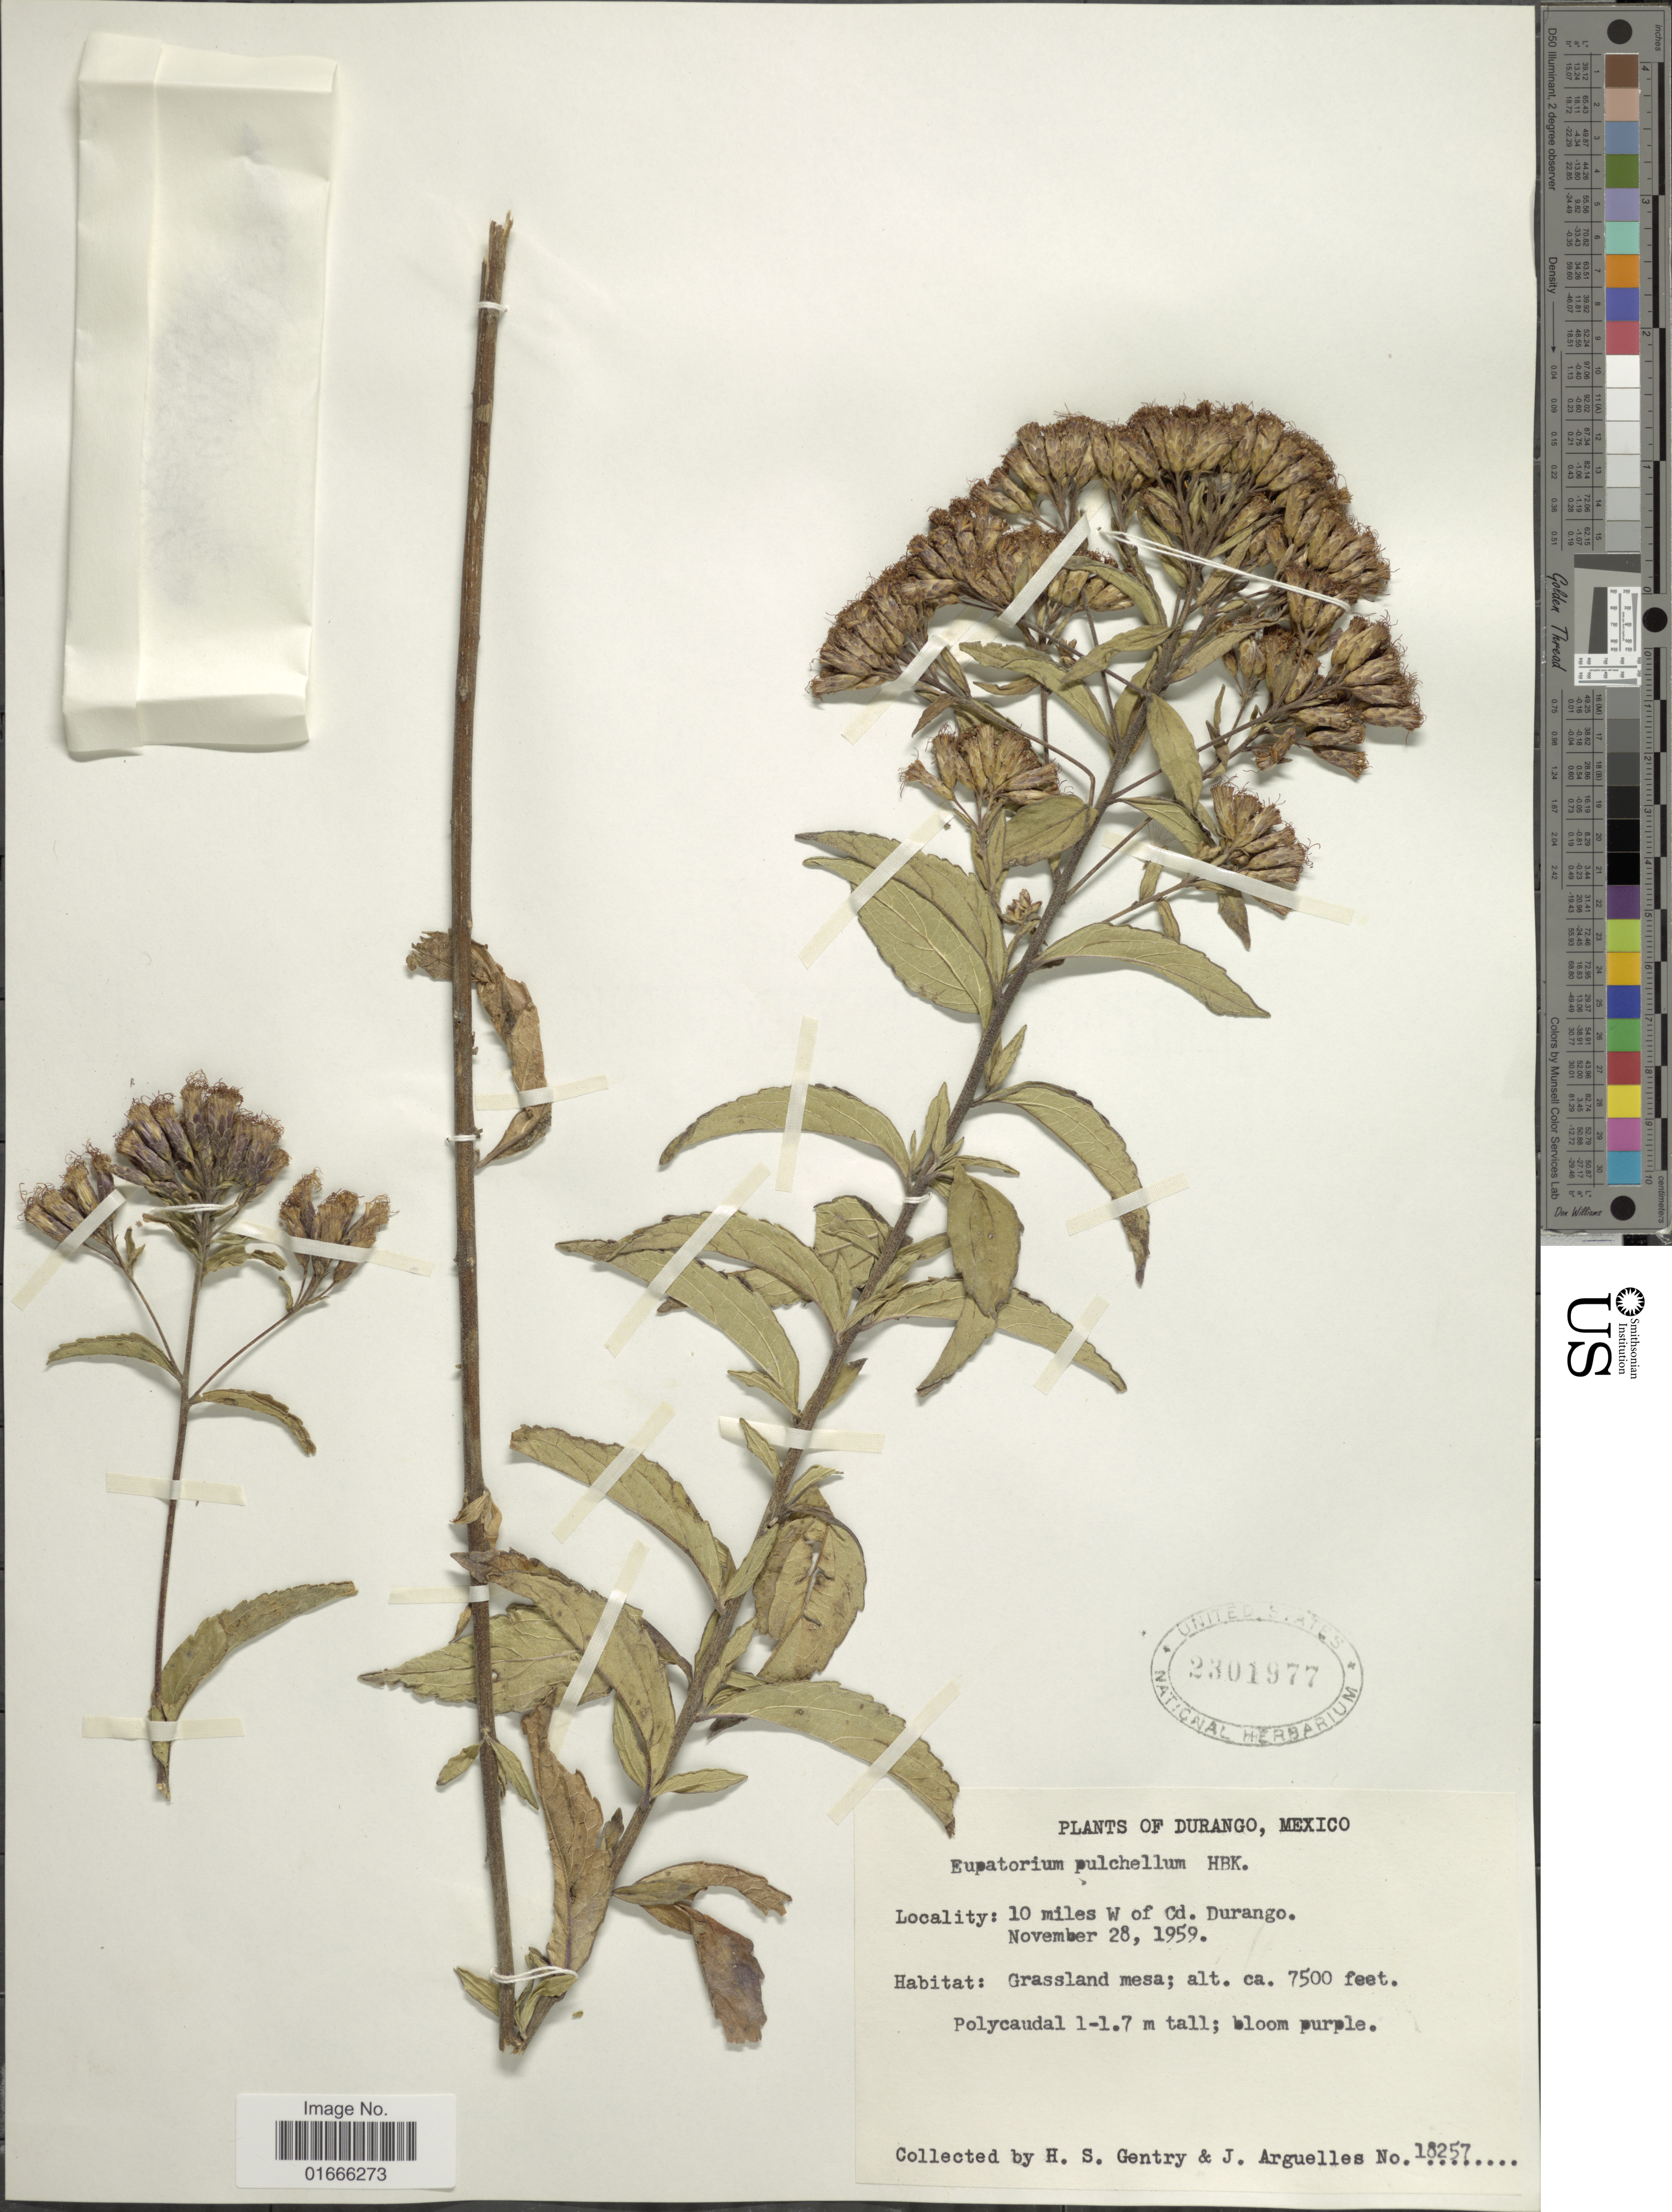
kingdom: Plantae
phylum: Tracheophyta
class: Magnoliopsida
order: Asterales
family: Asteraceae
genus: Chromolaena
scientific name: Chromolaena pulchella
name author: (Kunth) R.M. King & H. Rob.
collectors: H. S. Gentry & J. Arguelles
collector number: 18257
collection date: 1959-11-28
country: Mexico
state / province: Durango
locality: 10 miles W of Cd. Durango.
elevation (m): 2286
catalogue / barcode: US 2301977